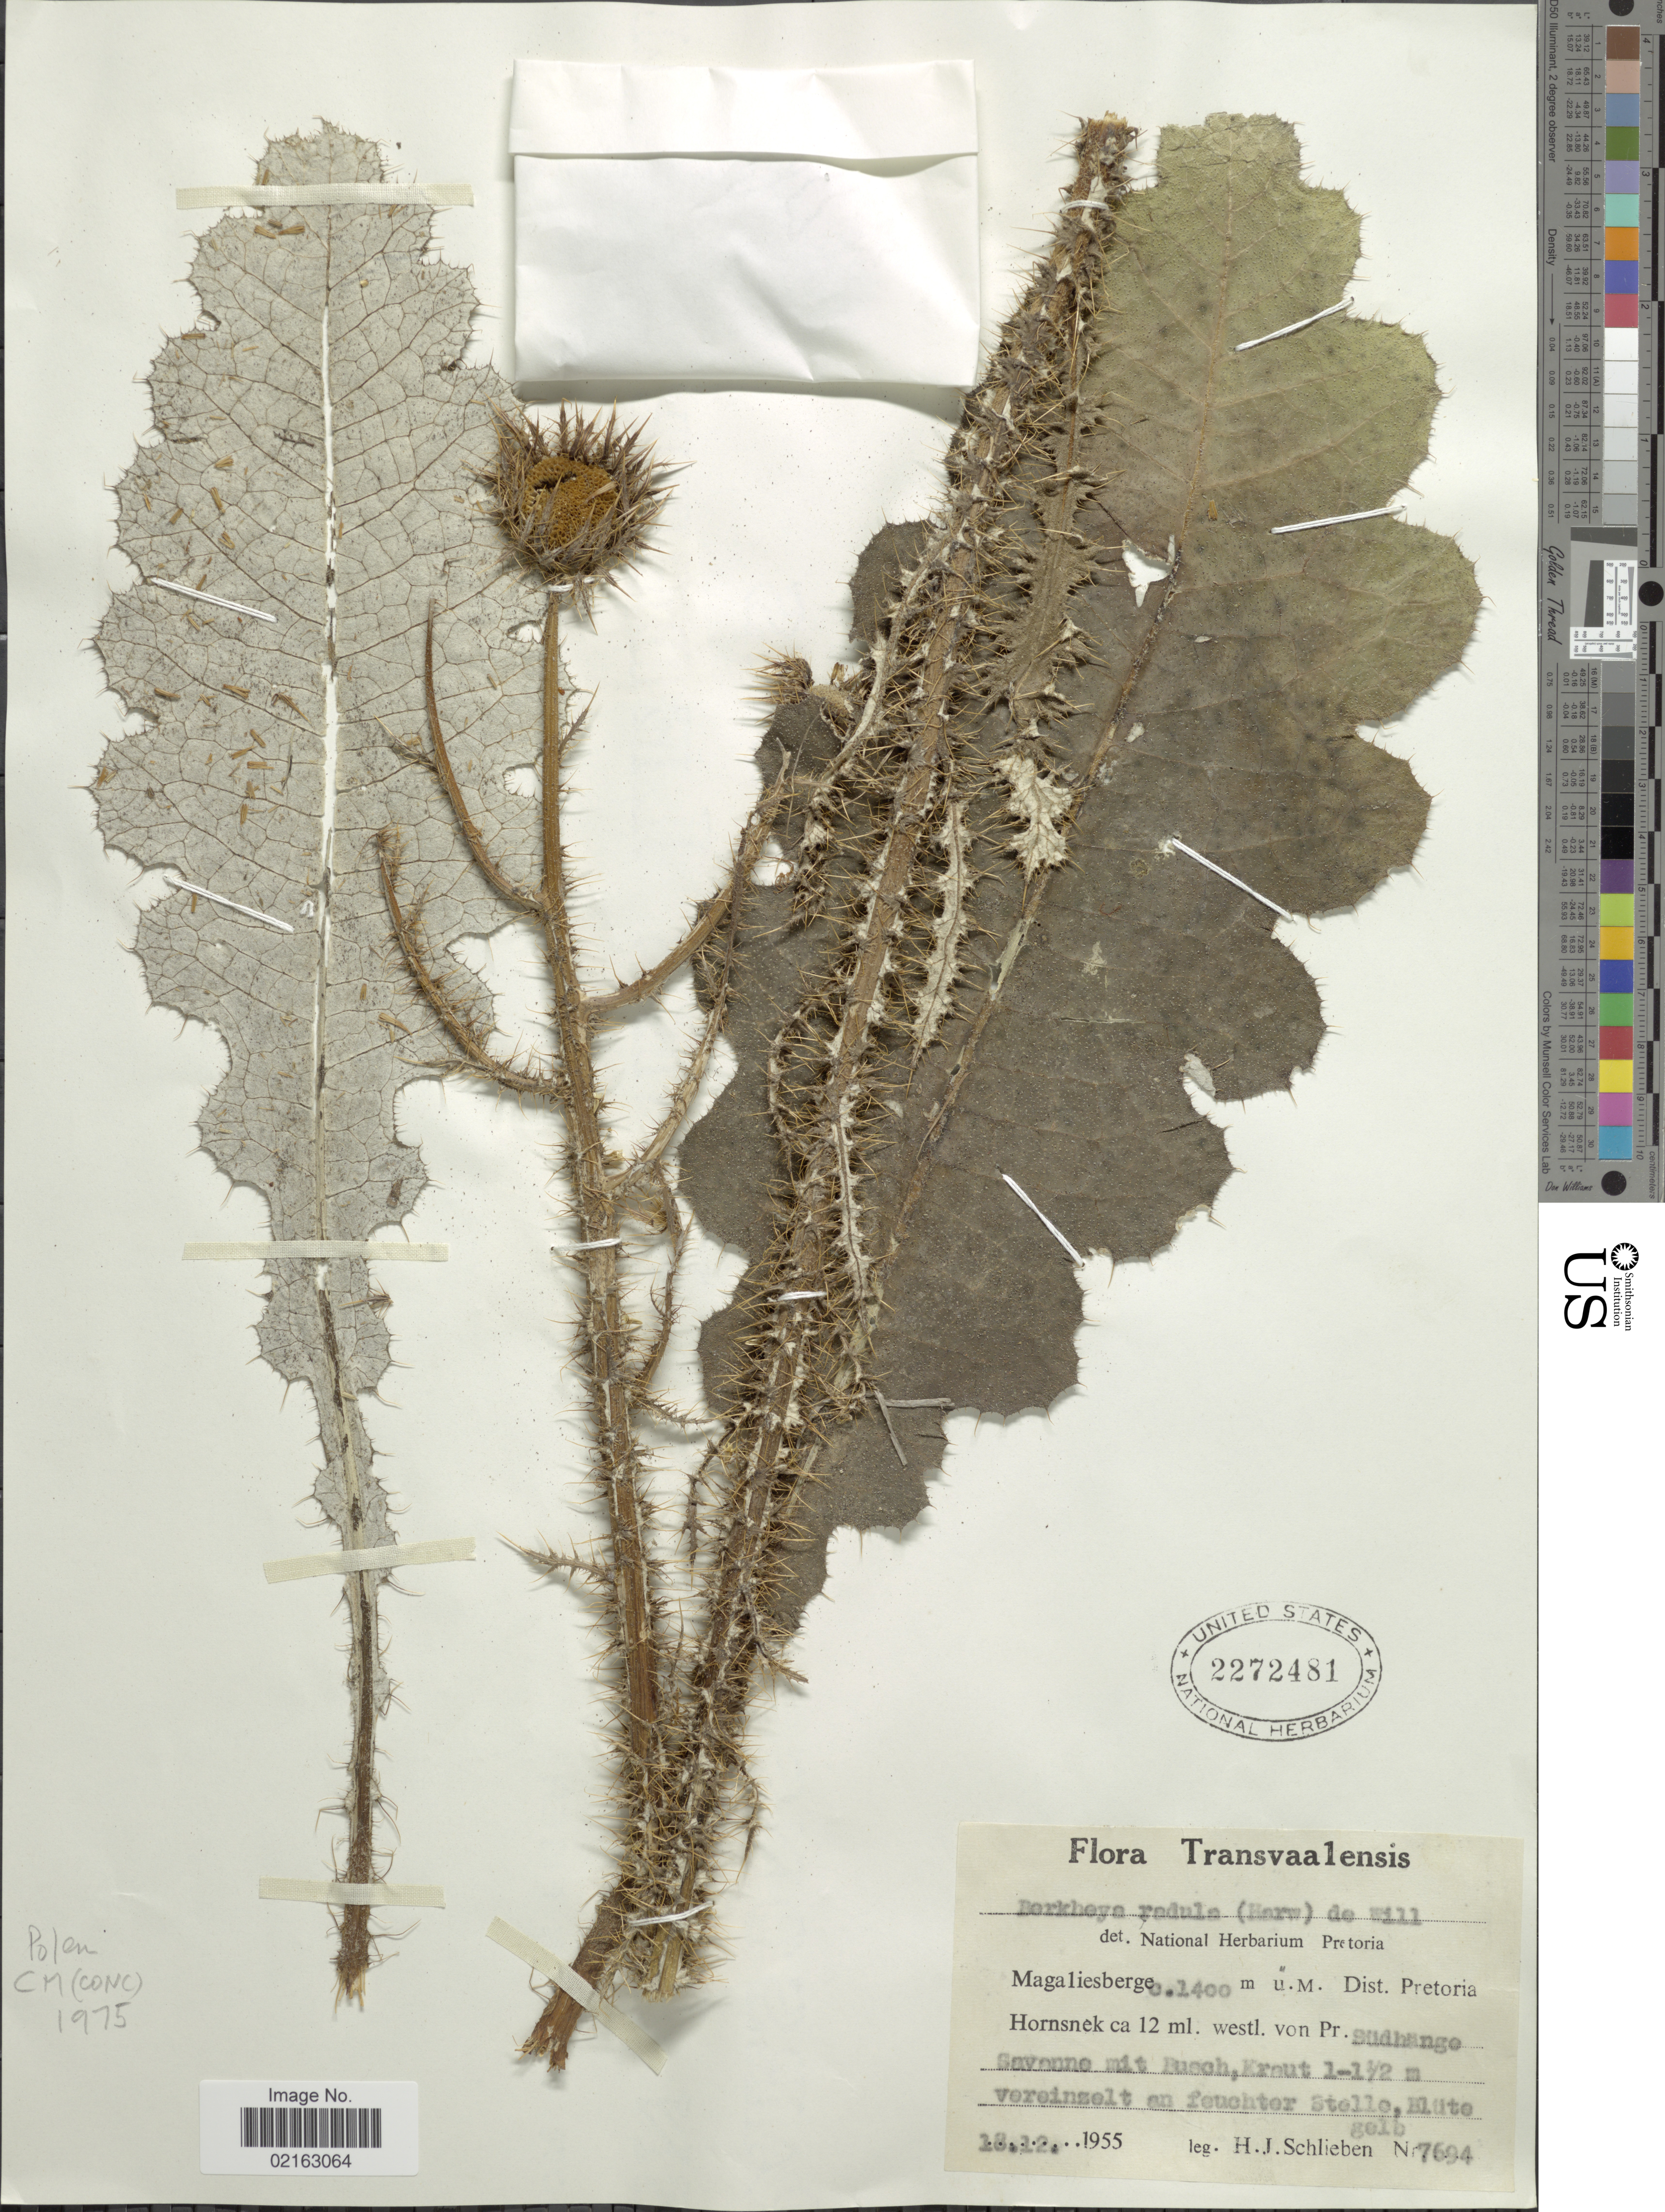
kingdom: Plantae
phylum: Tracheophyta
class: Magnoliopsida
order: Asterales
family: Asteraceae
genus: Berkheya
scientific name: Berkheya radula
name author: (Harv.) De Wild.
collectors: H. J. Schlieben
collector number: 7694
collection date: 1955-12-18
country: South Africa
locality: Transvaalensis. Magaliesberge. Dist. Pretoria Hornsnek ca 12 ml. westl. von Pr. Südhänge. Savanne mit Busch, Kraut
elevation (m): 1400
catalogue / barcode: US 2272481